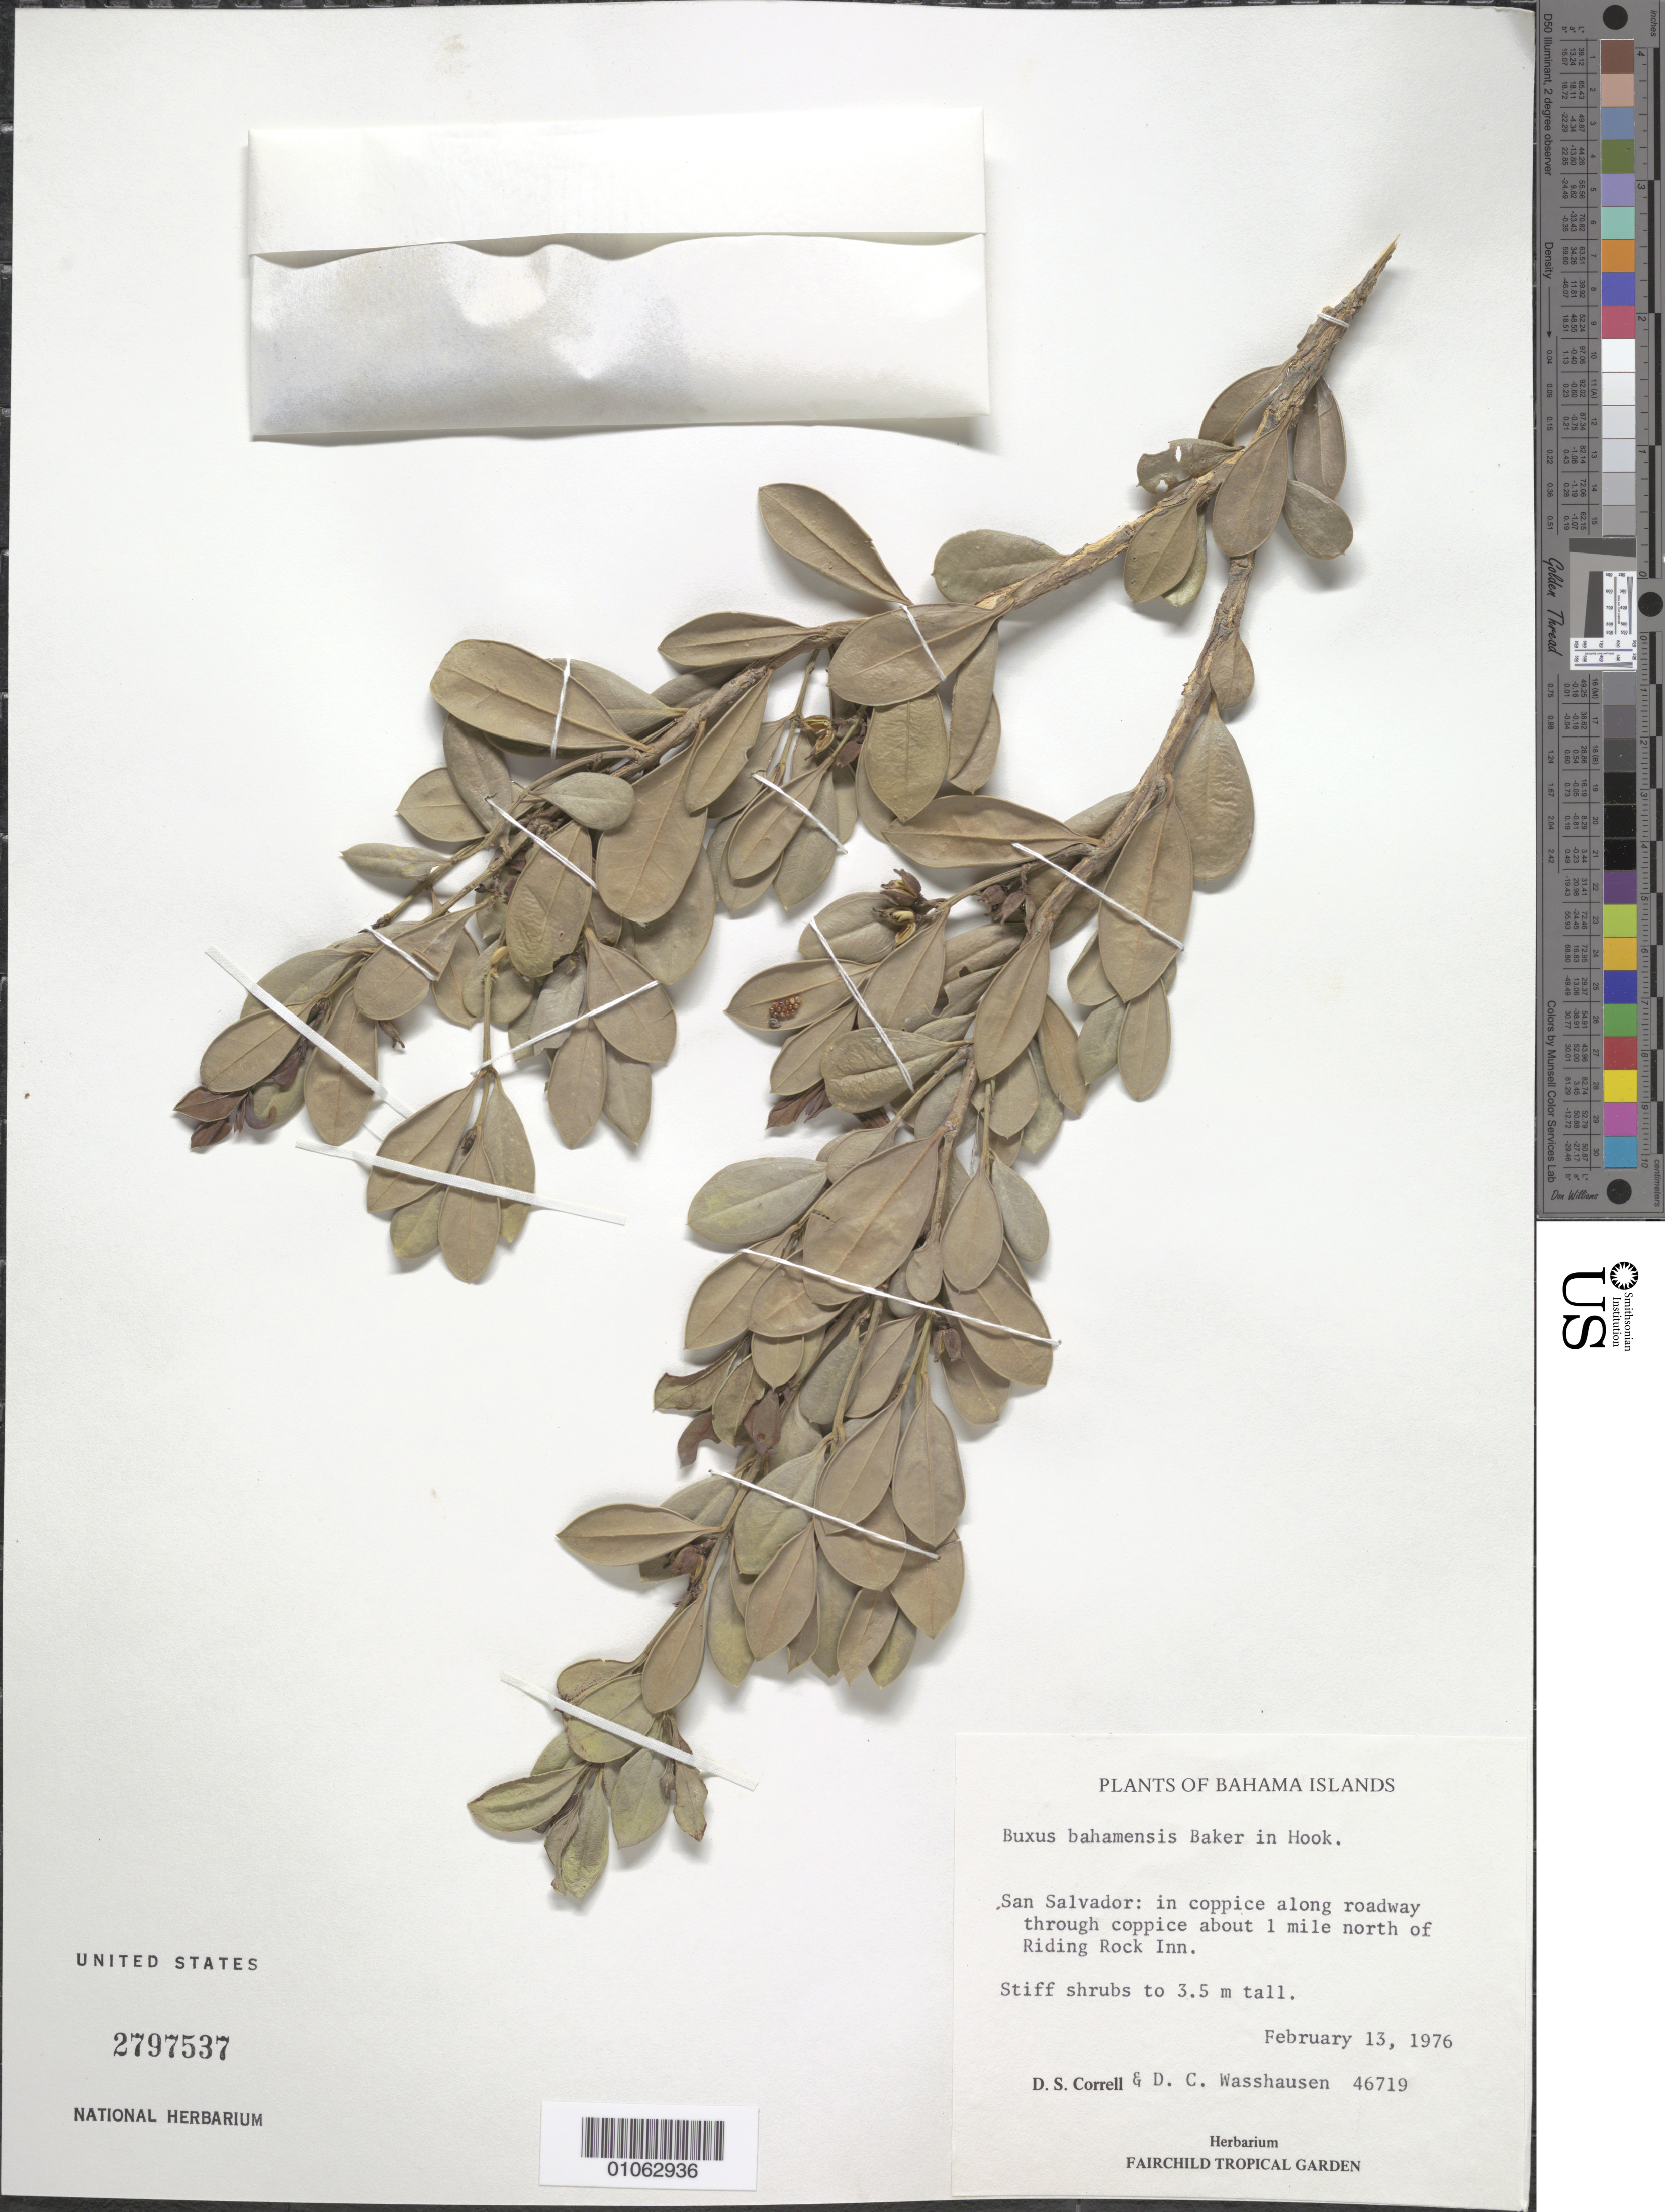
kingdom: Plantae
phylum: Tracheophyta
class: Magnoliopsida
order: Buxales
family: Buxaceae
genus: Buxus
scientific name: Buxus bahamensis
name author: Baker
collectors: D. S. Correll & D. C. Wasshausen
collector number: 46719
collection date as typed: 13 Feb 1976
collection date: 1976-02-13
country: Bahamas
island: San Salvador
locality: In coppice along roadway through coppice about 1 mile north of Riding Rock Inn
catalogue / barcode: US 2797537